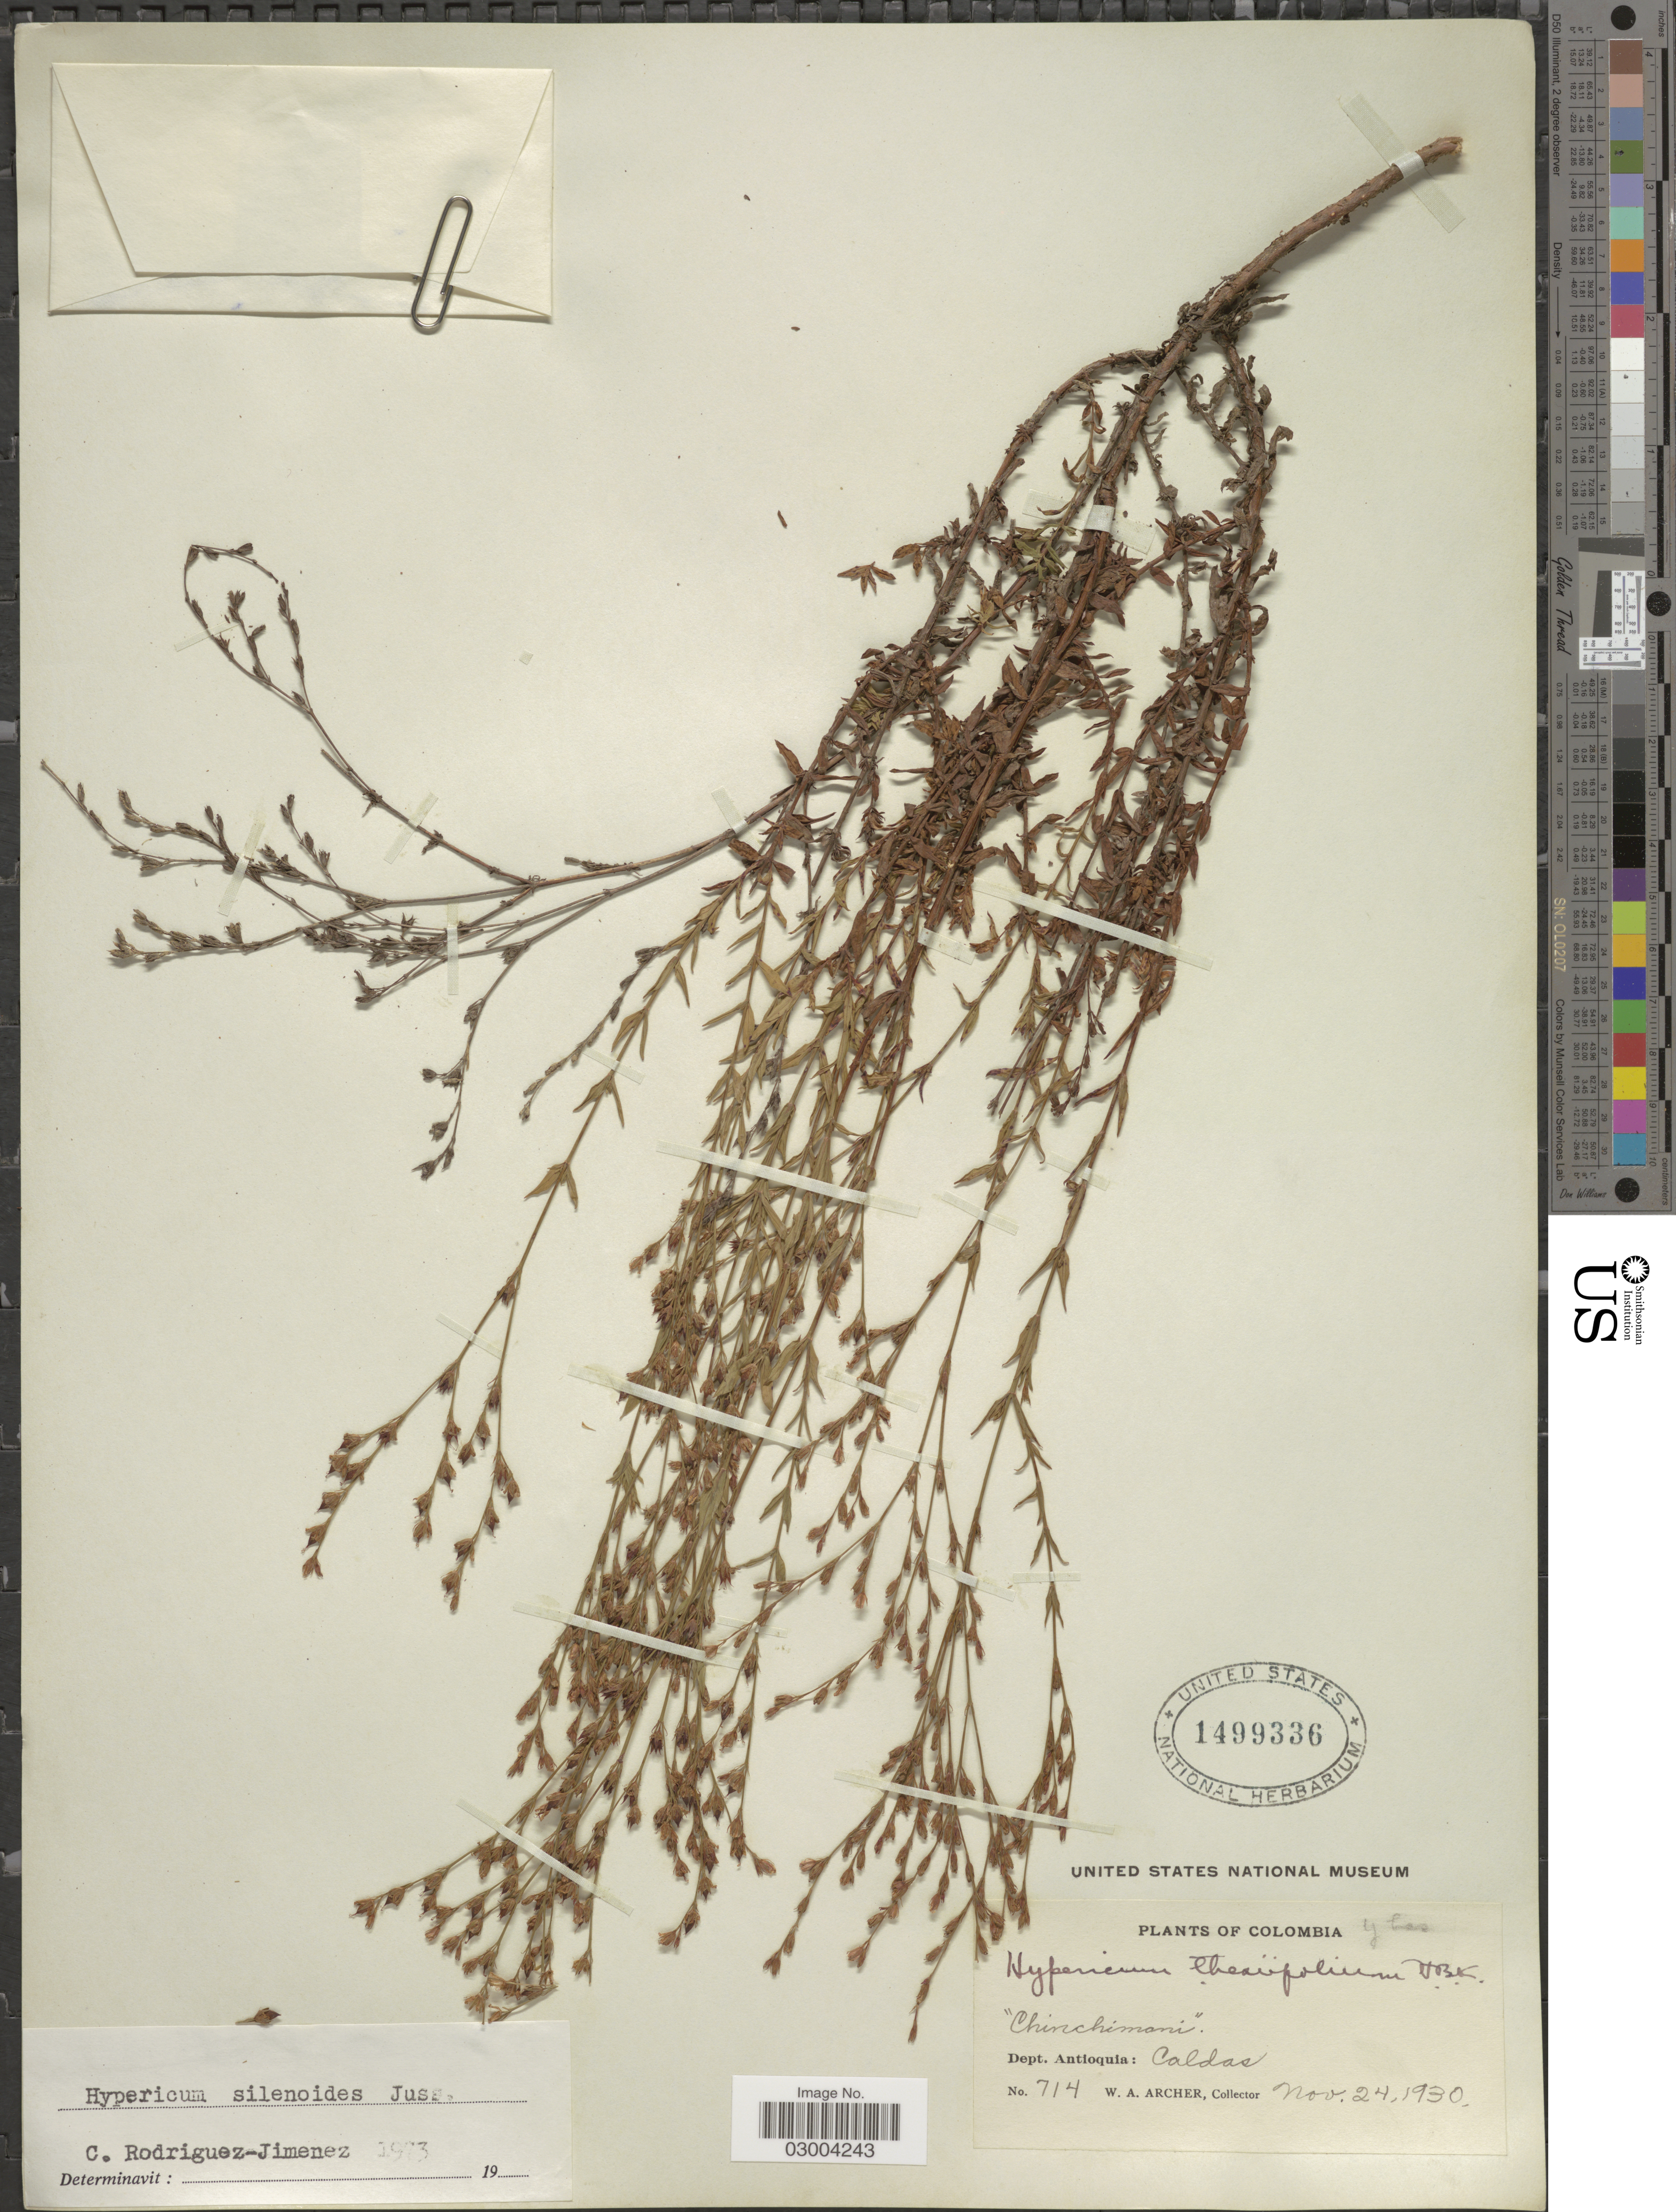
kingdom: Plantae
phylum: Tracheophyta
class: Magnoliopsida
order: Malpighiales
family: Hypericaceae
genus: Hypericum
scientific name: Hypericum silenoides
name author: Juss.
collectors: W. Archer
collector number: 714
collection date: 1930-11-24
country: Colombia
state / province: Antioquia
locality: Dept. Antioquia: Caldas.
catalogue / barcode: US 1499336